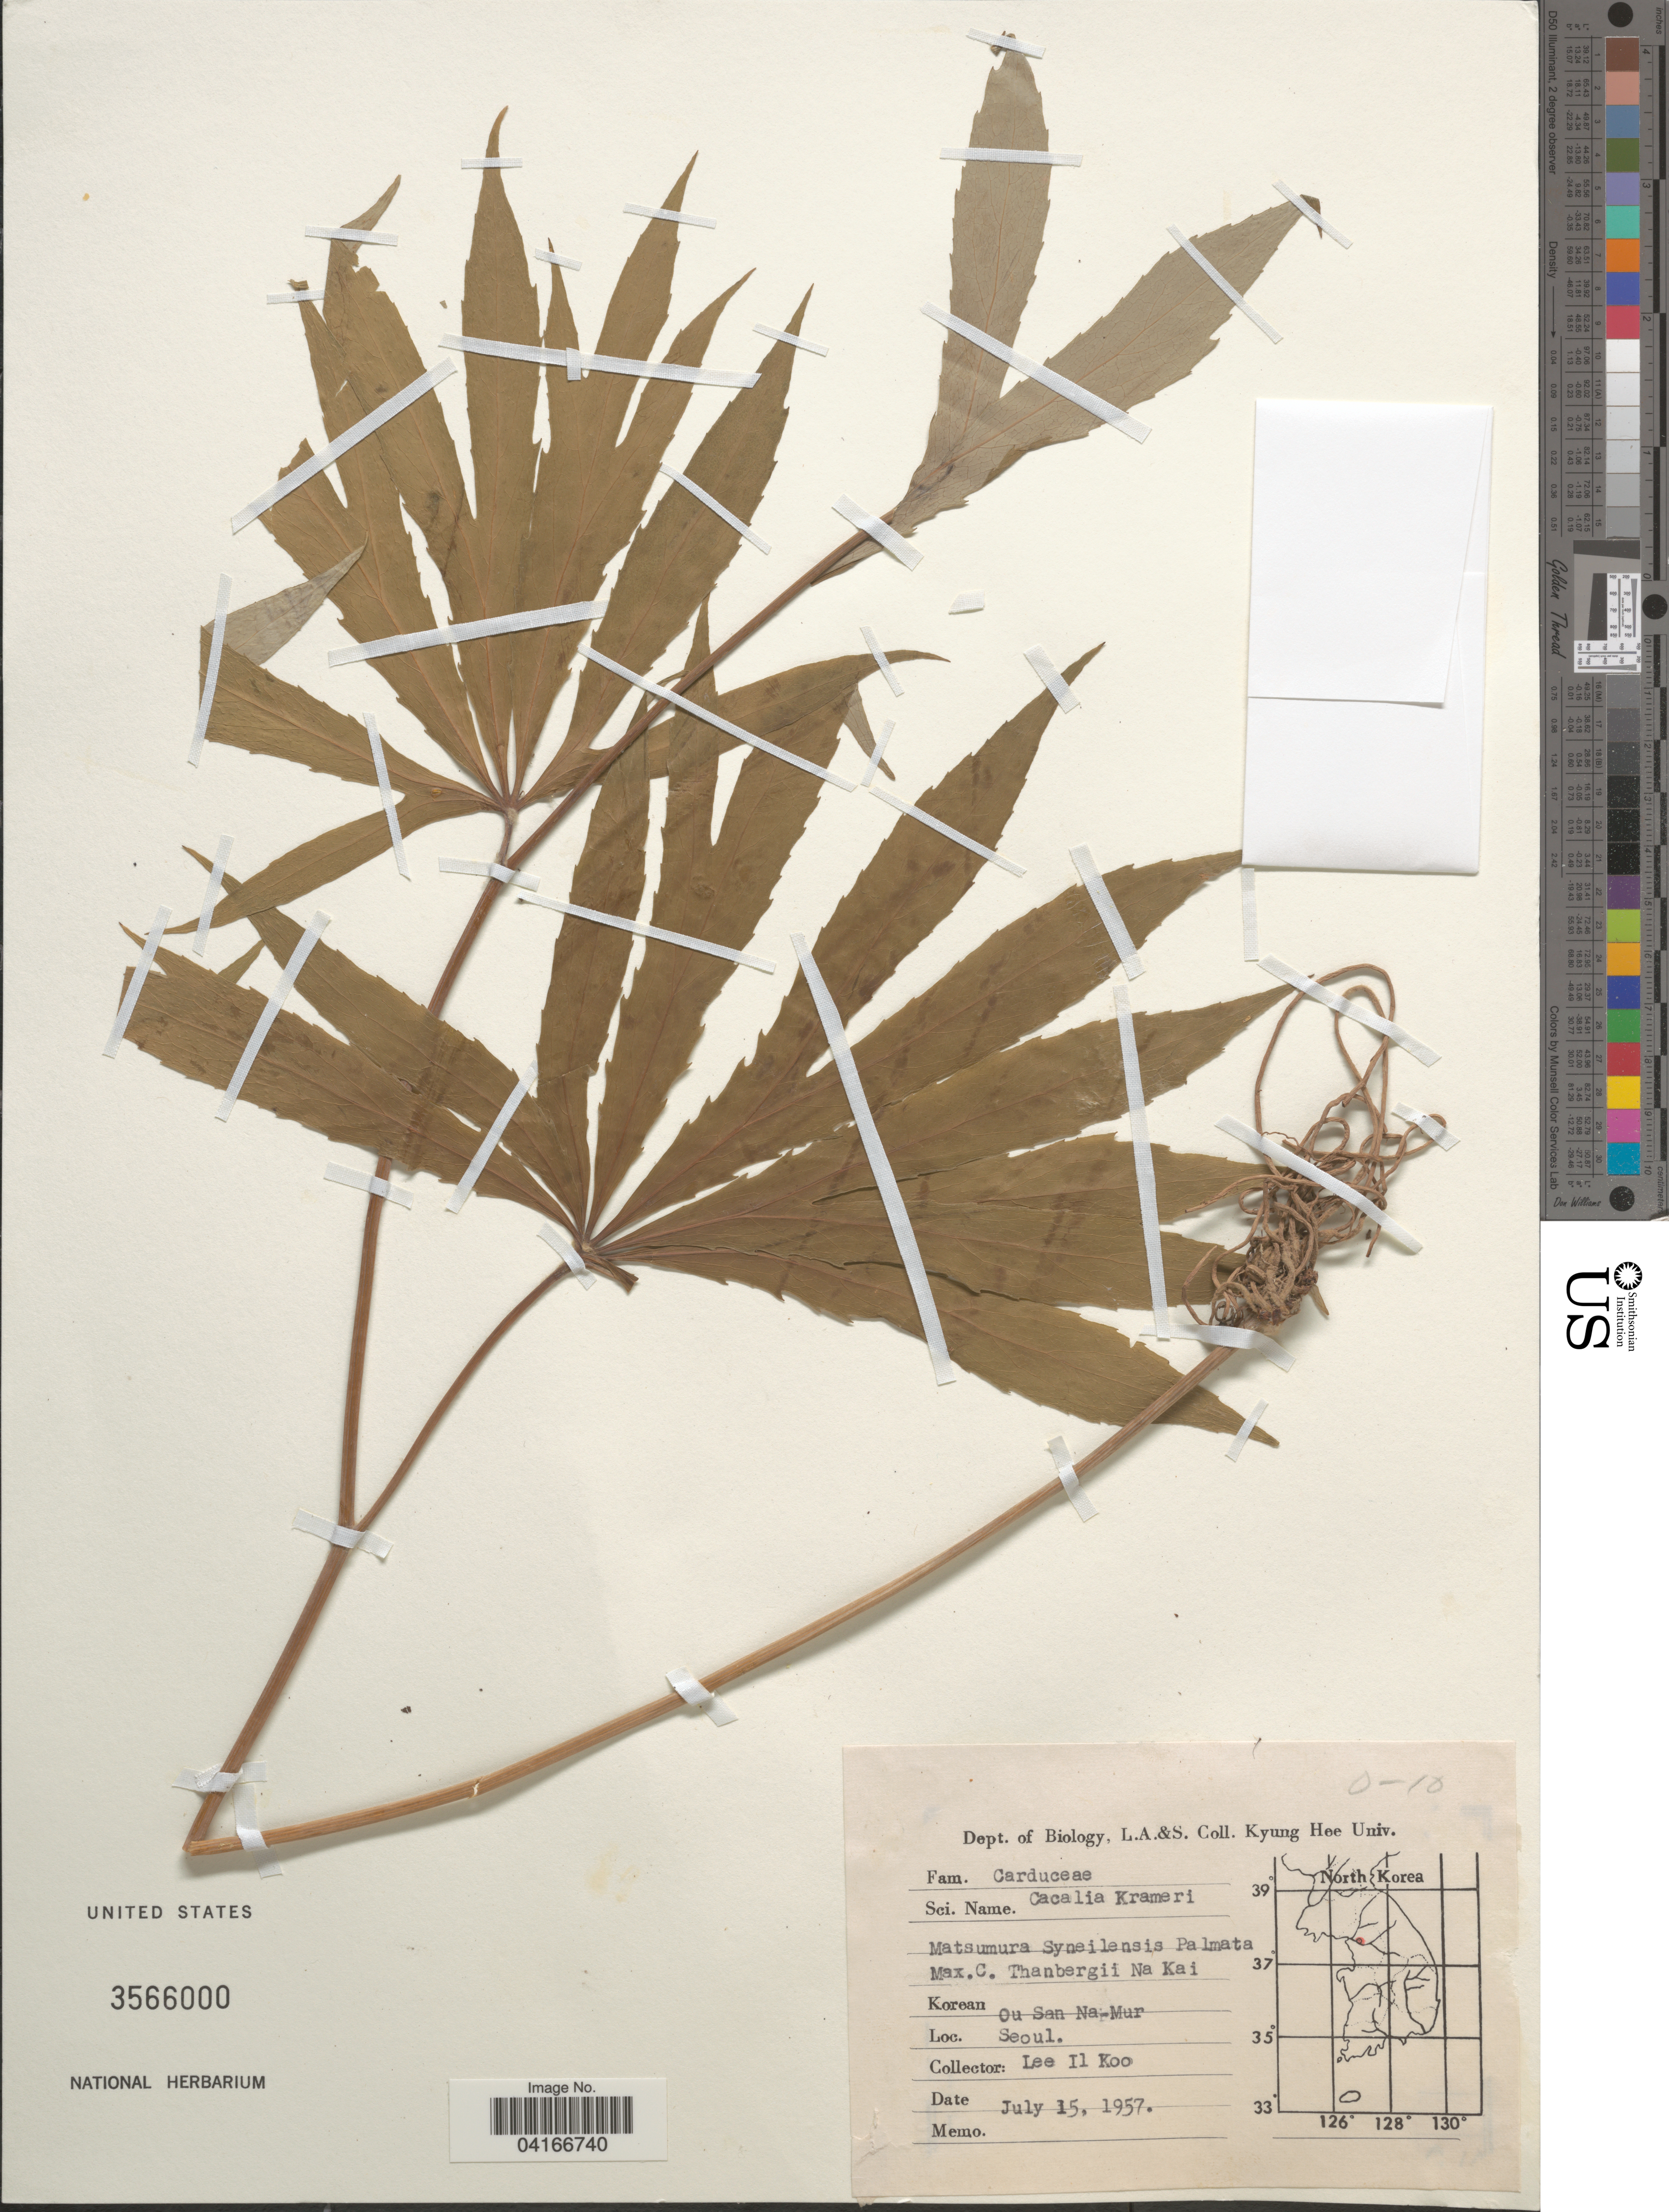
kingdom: Plantae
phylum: Tracheophyta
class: Magnoliopsida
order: Asterales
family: Asteraceae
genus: Cacalia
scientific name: Cacalia krameri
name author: (Franch. & Sav.) Matsum.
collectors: I. Lee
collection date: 1957-07-15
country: South Korea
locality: Seoul.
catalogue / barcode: US 3566000